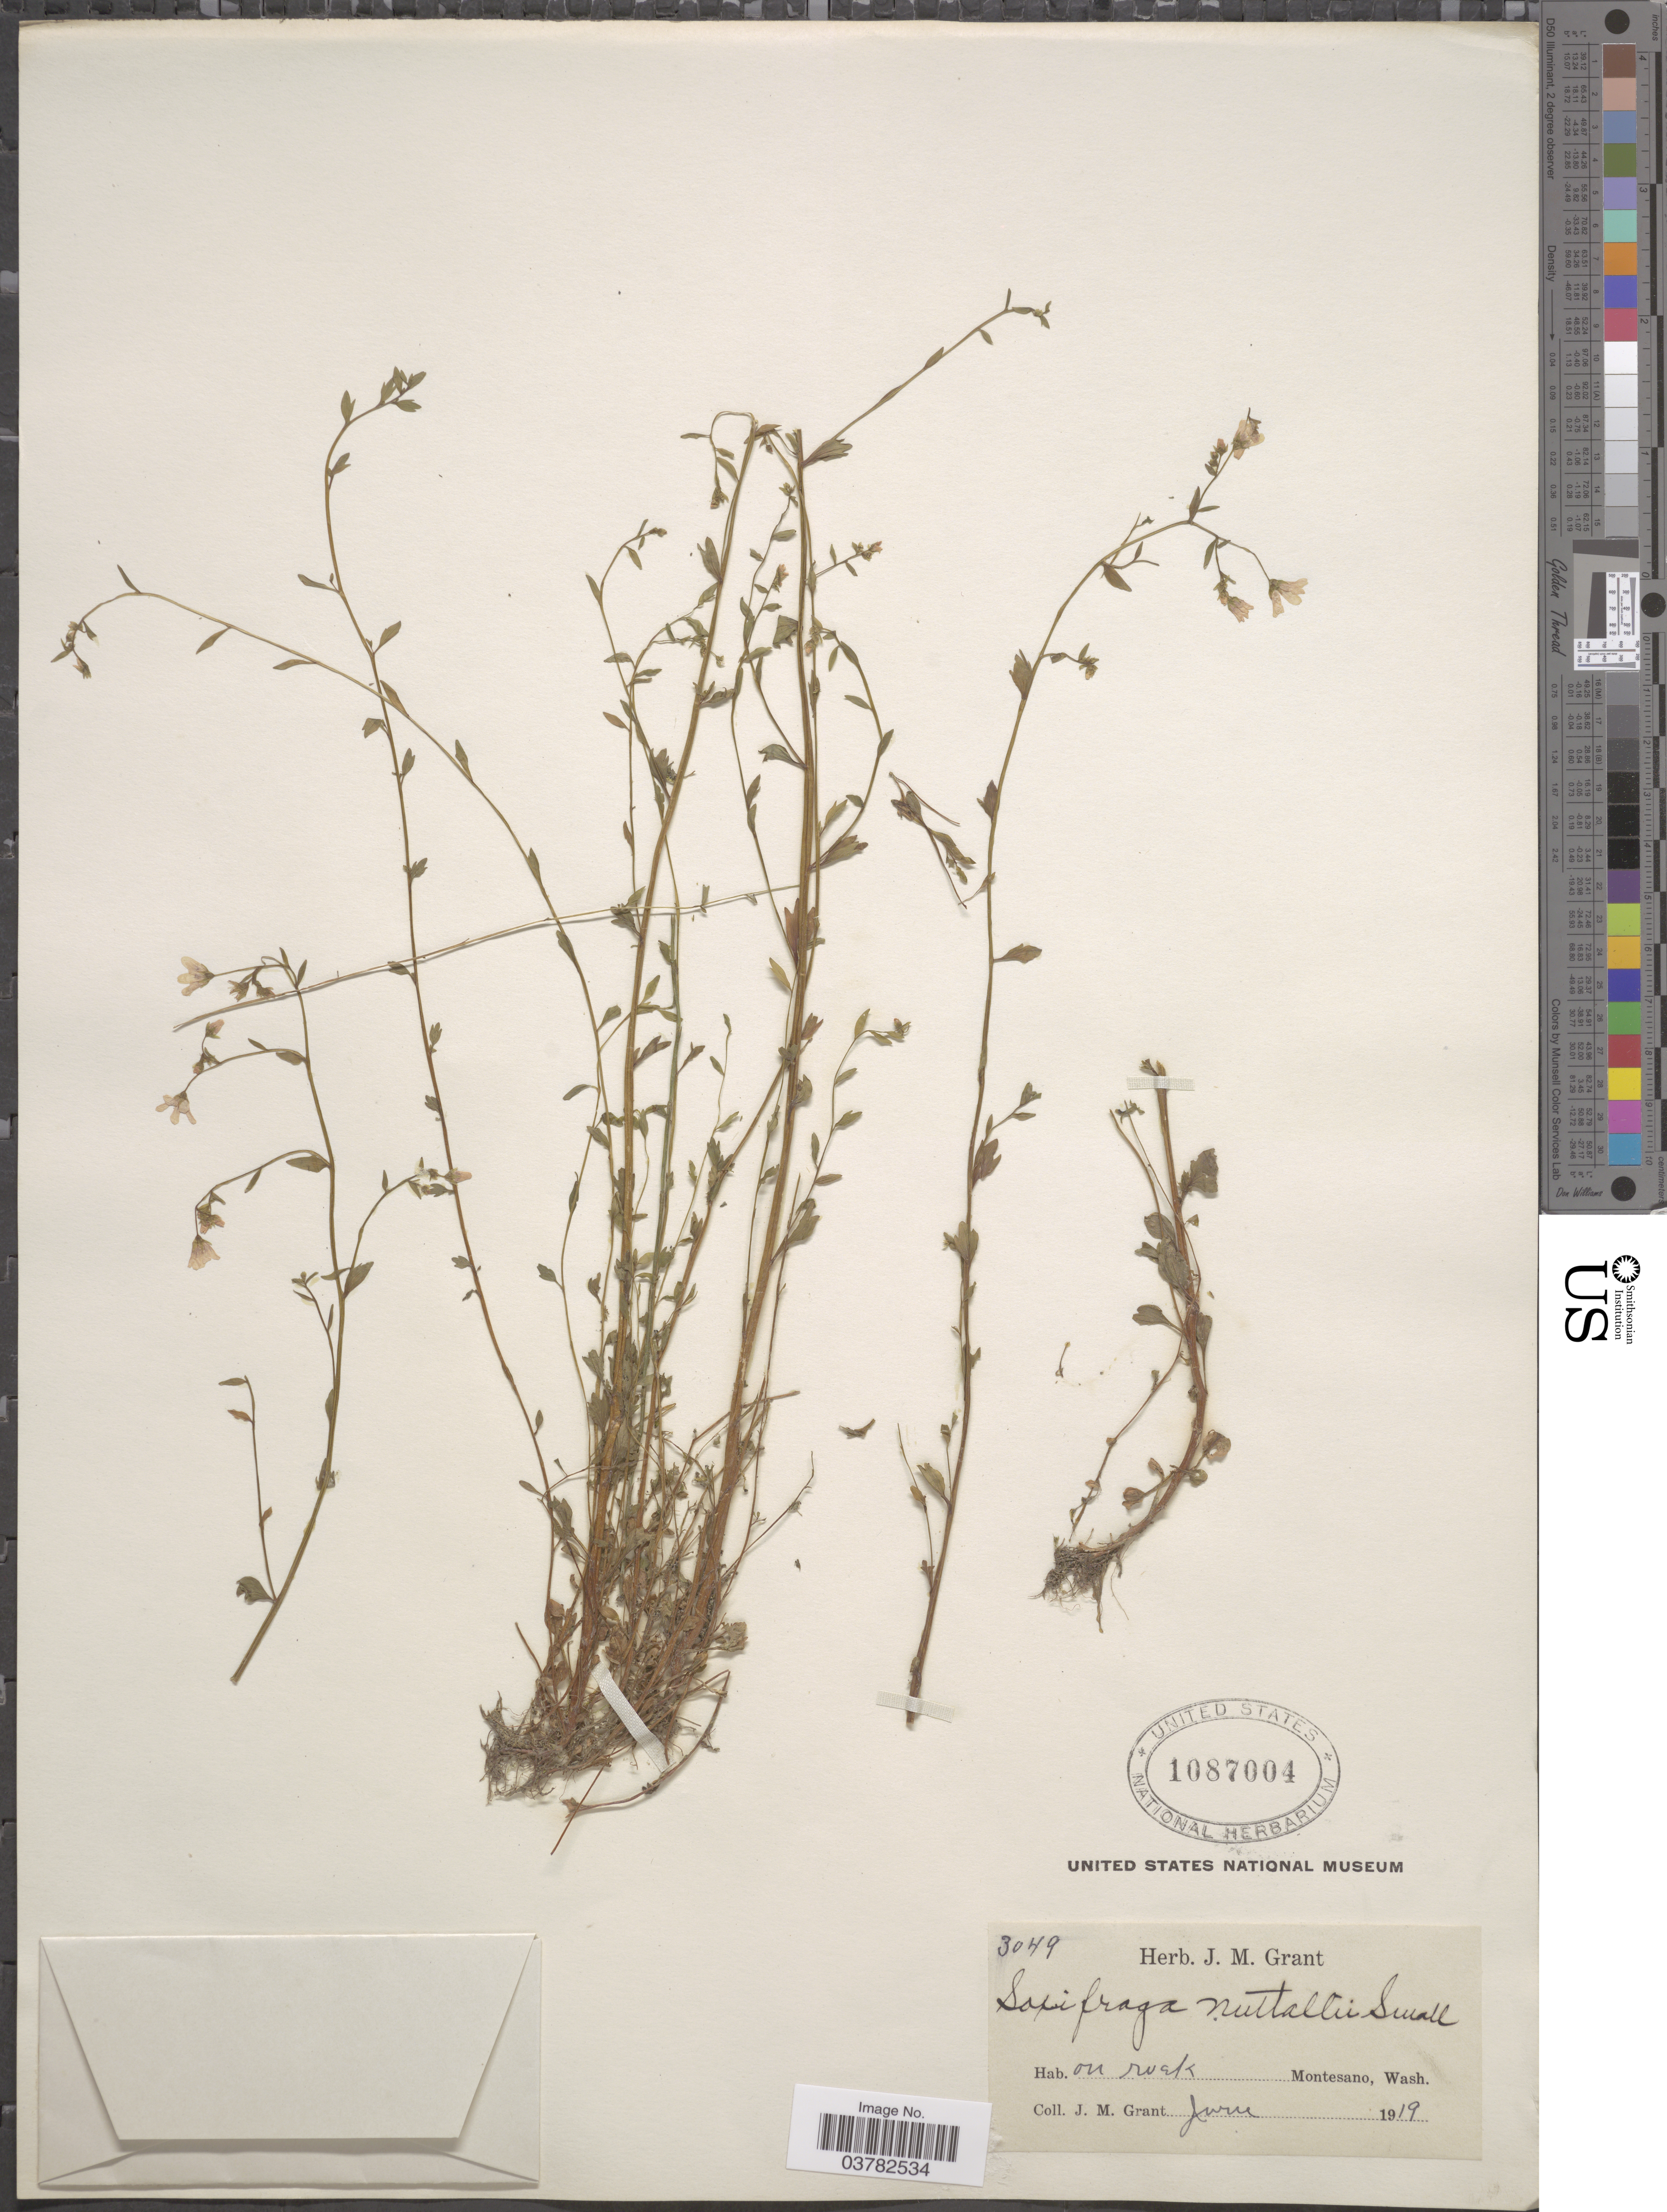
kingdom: Plantae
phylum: Tracheophyta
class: Magnoliopsida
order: Saxifragales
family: Saxifragaceae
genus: Saxifraga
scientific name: Saxifraga nuttallii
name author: Small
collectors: J. M. Grant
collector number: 3049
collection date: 1919-06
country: United States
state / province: Washington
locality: Montesano.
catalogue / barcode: US 1087004